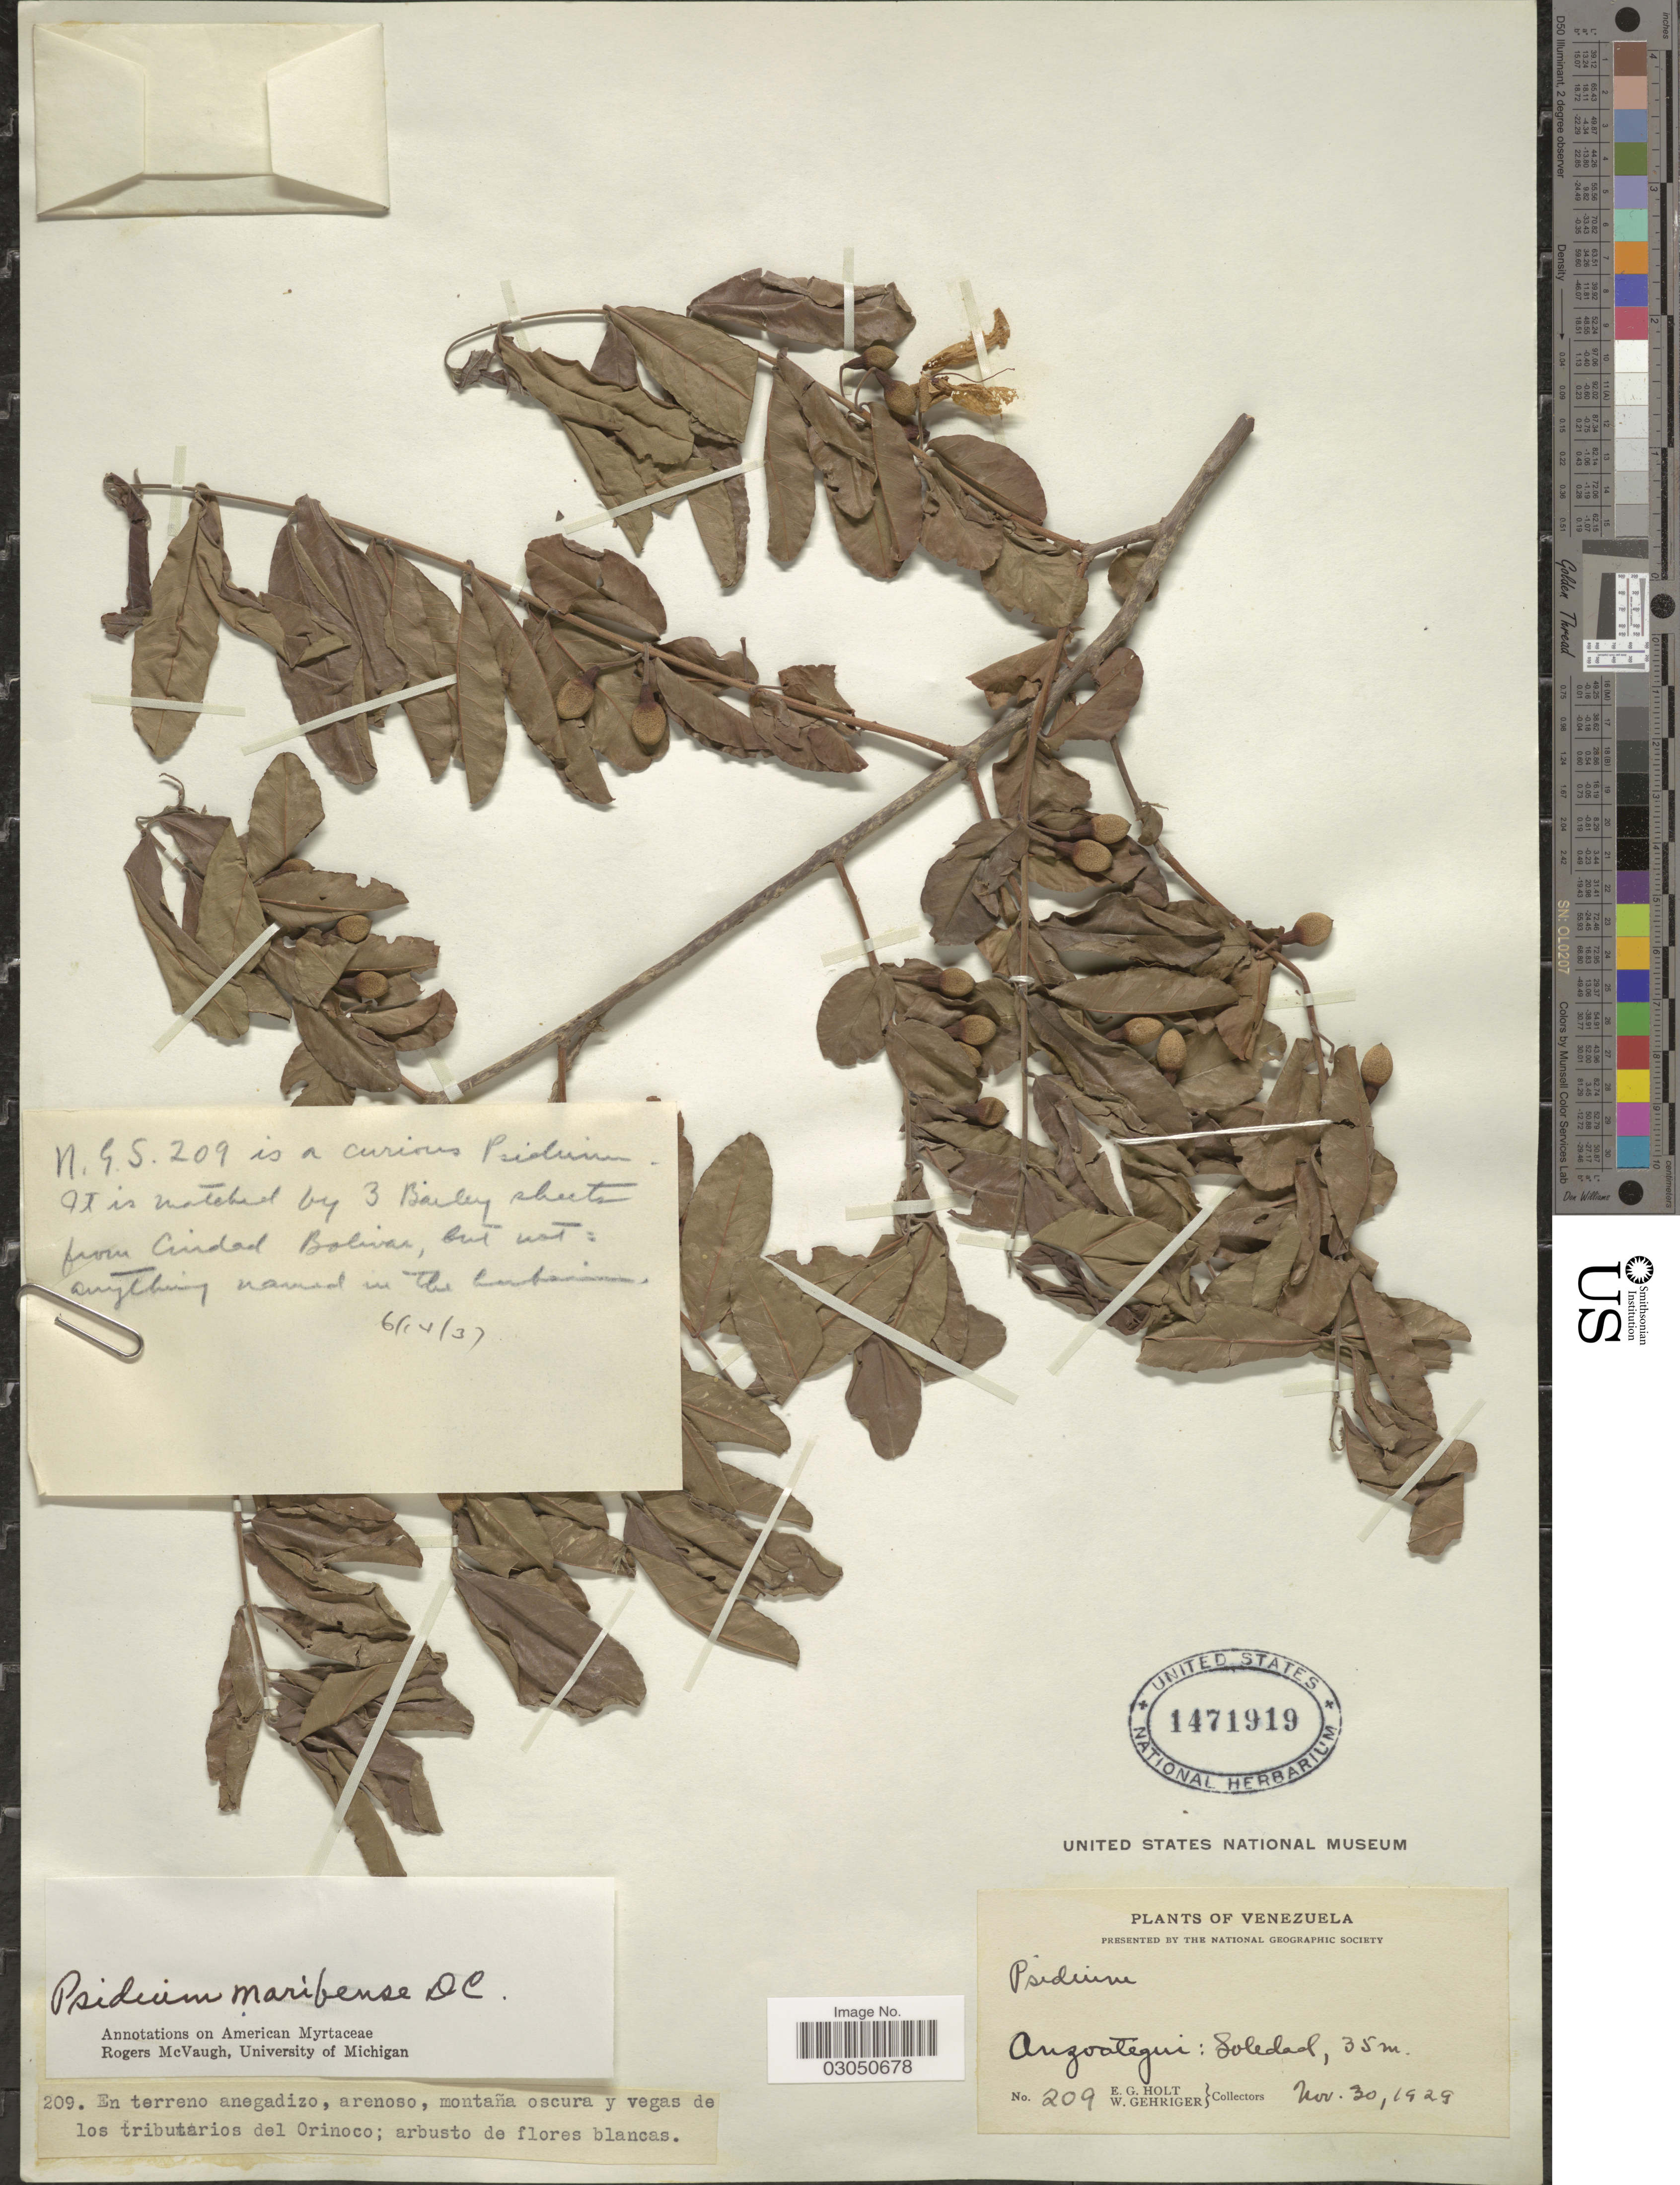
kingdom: Plantae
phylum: Tracheophyta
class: Magnoliopsida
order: Myrtales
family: Myrtaceae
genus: Psidium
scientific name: Psidium maribense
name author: DC.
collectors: E. G. Holt & W. Gehriger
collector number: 209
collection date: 1929-11-30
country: Venezuela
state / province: Anzoategui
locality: Soledad.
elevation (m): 35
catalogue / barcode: US 1471919